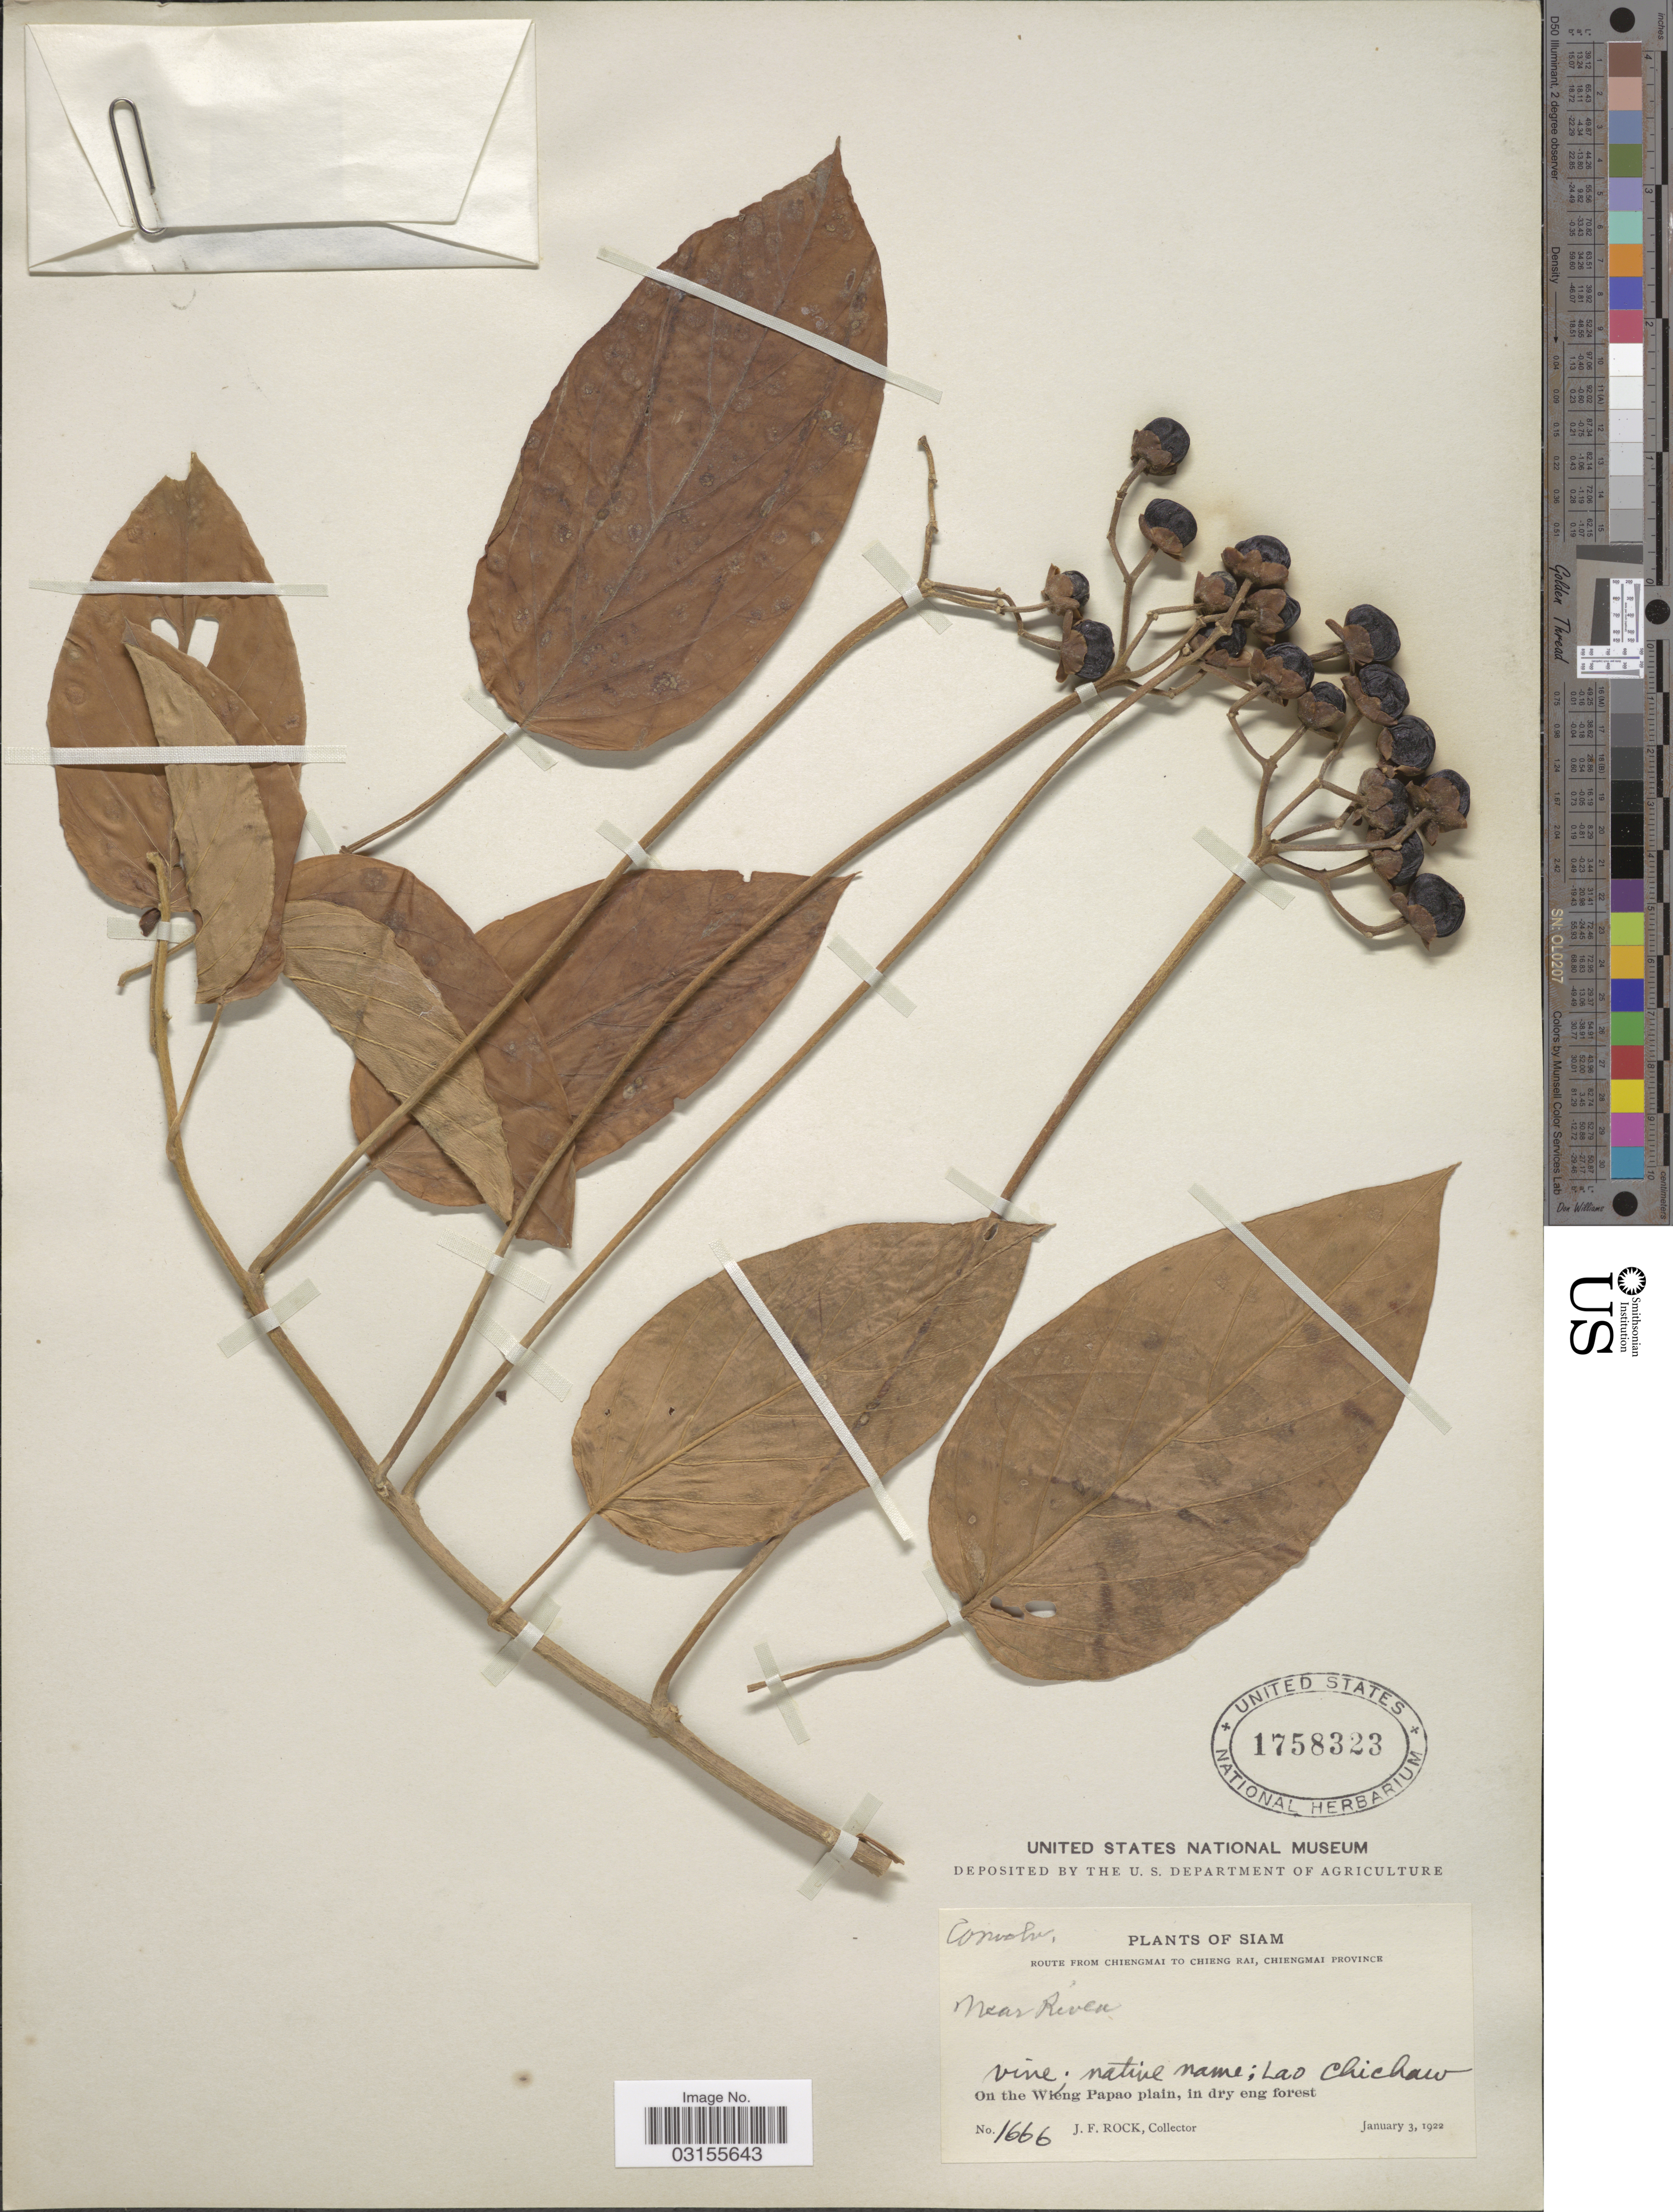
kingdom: Plantae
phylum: Tracheophyta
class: Magnoliopsida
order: Solanales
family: Convolvulaceae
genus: Rivea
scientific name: Rivea sp.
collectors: J. Rock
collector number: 1666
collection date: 1922-01-03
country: Thailand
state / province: Chiang Mai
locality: Route from Chiengmai to Chieng Rai, Chiengmai Province. Siam. Lao Chichaw [unsure placement]. On the Wieng Papao plain.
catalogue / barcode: US 1758323